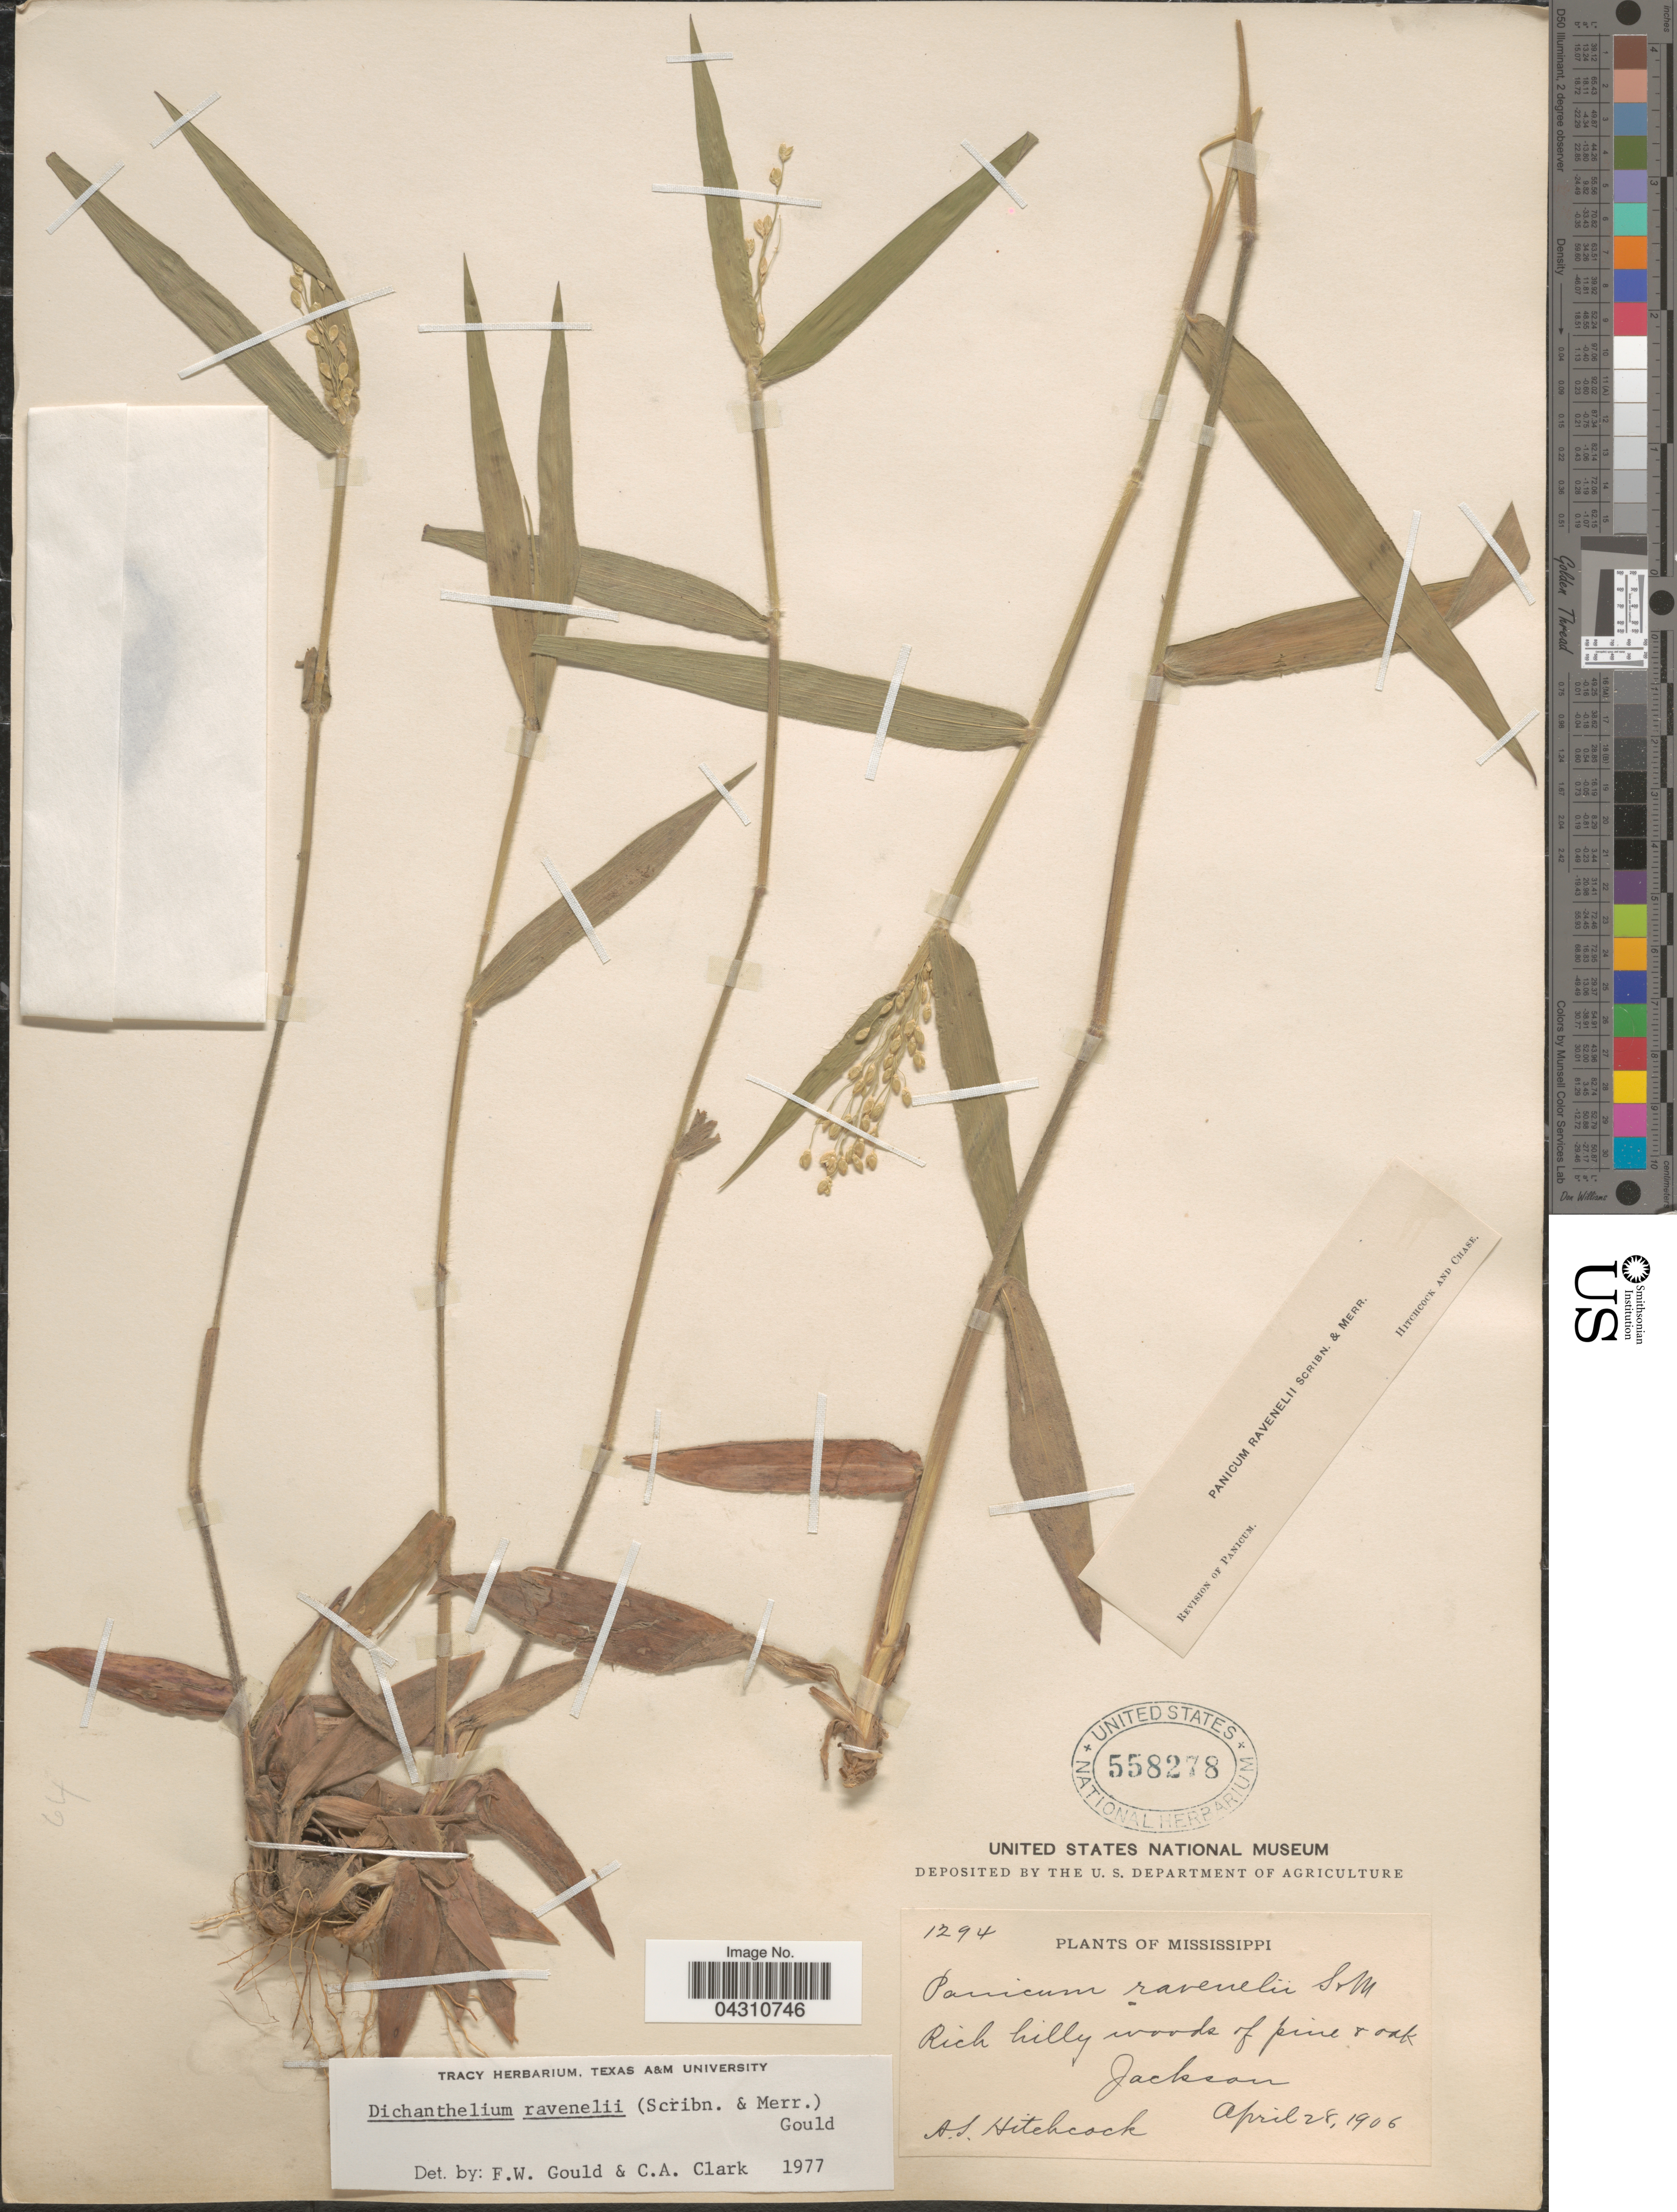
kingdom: Plantae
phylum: Tracheophyta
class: Liliopsida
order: Poales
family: Poaceae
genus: Dichanthelium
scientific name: Dichanthelium ravenelii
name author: (Scribn. & Merr.) Gould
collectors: A. S. Hitchcock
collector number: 1294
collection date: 1906-04-28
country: United States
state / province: Mississippi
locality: Jackson.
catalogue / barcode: US 558278